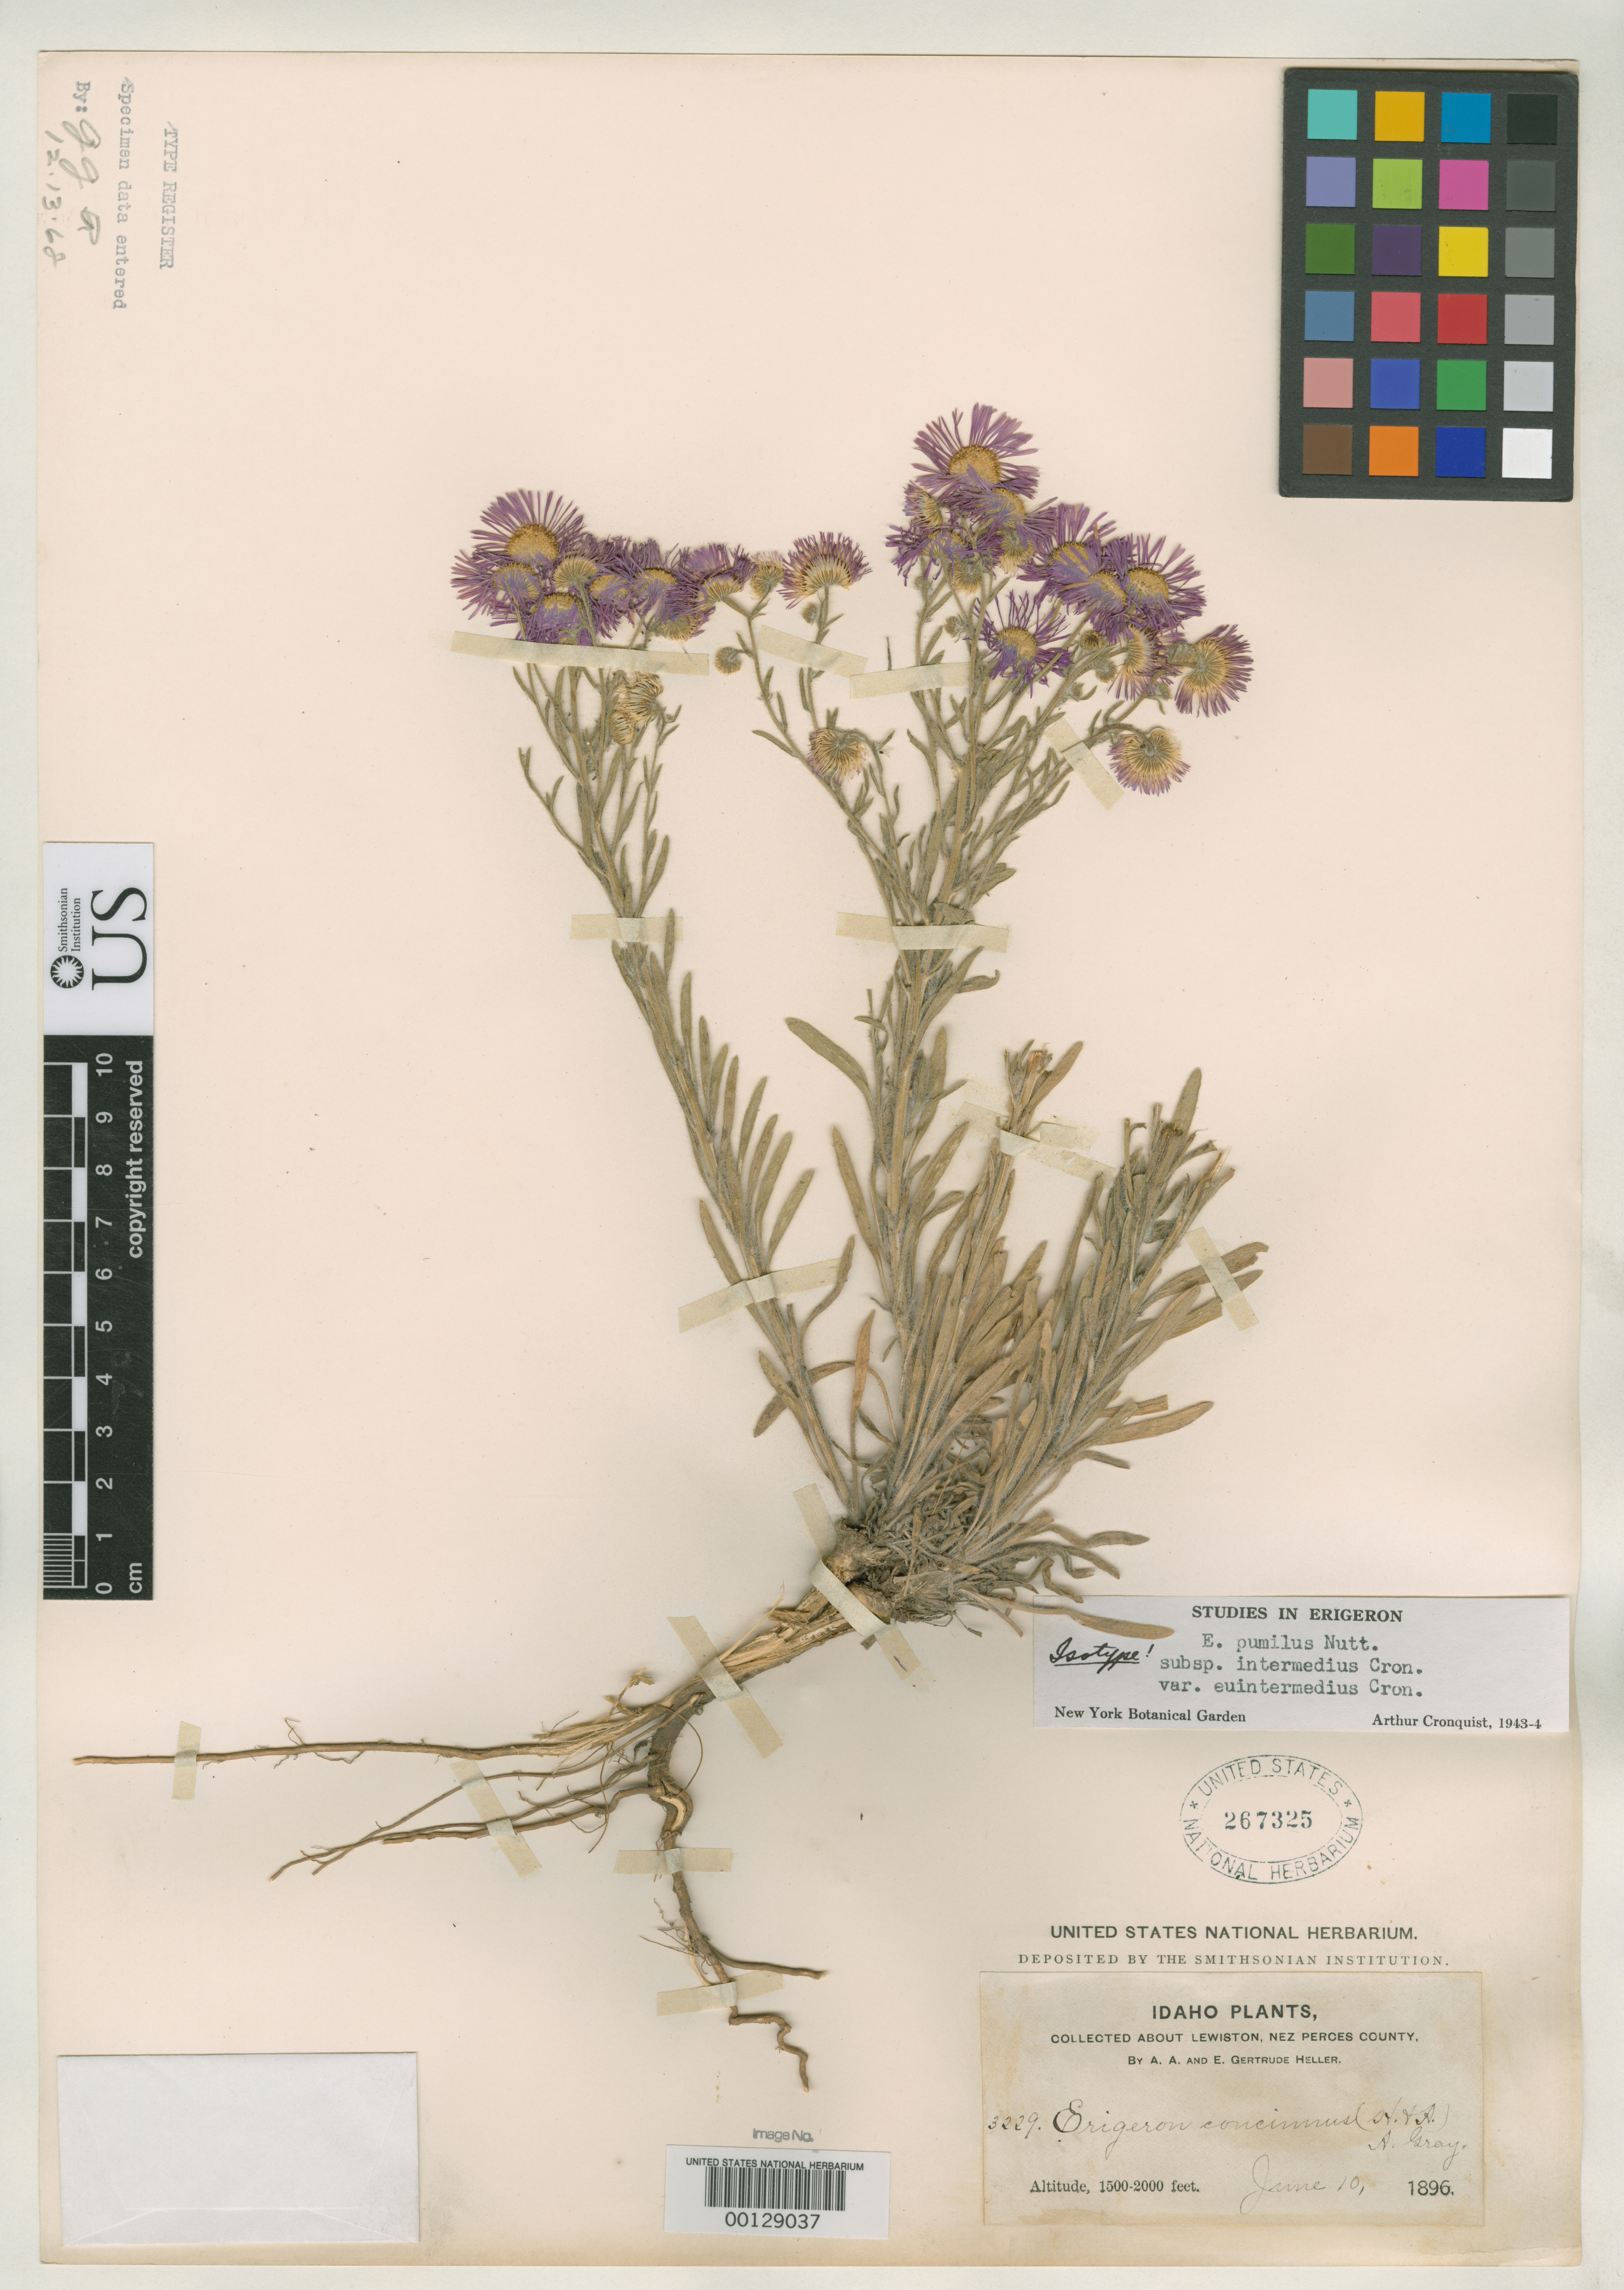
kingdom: Plantae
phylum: Tracheophyta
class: Magnoliopsida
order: Asterales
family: Asteraceae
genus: Erigeron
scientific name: Erigeron pumilus subsp. intermedius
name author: Cronq.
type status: Isotype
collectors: A. A. Heller & E. G. Heller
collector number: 3229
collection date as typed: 10 Jun 1896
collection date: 1896-06-10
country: United States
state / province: Idaho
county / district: Nez Perce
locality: Lewiston.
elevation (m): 457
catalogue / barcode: US 267325